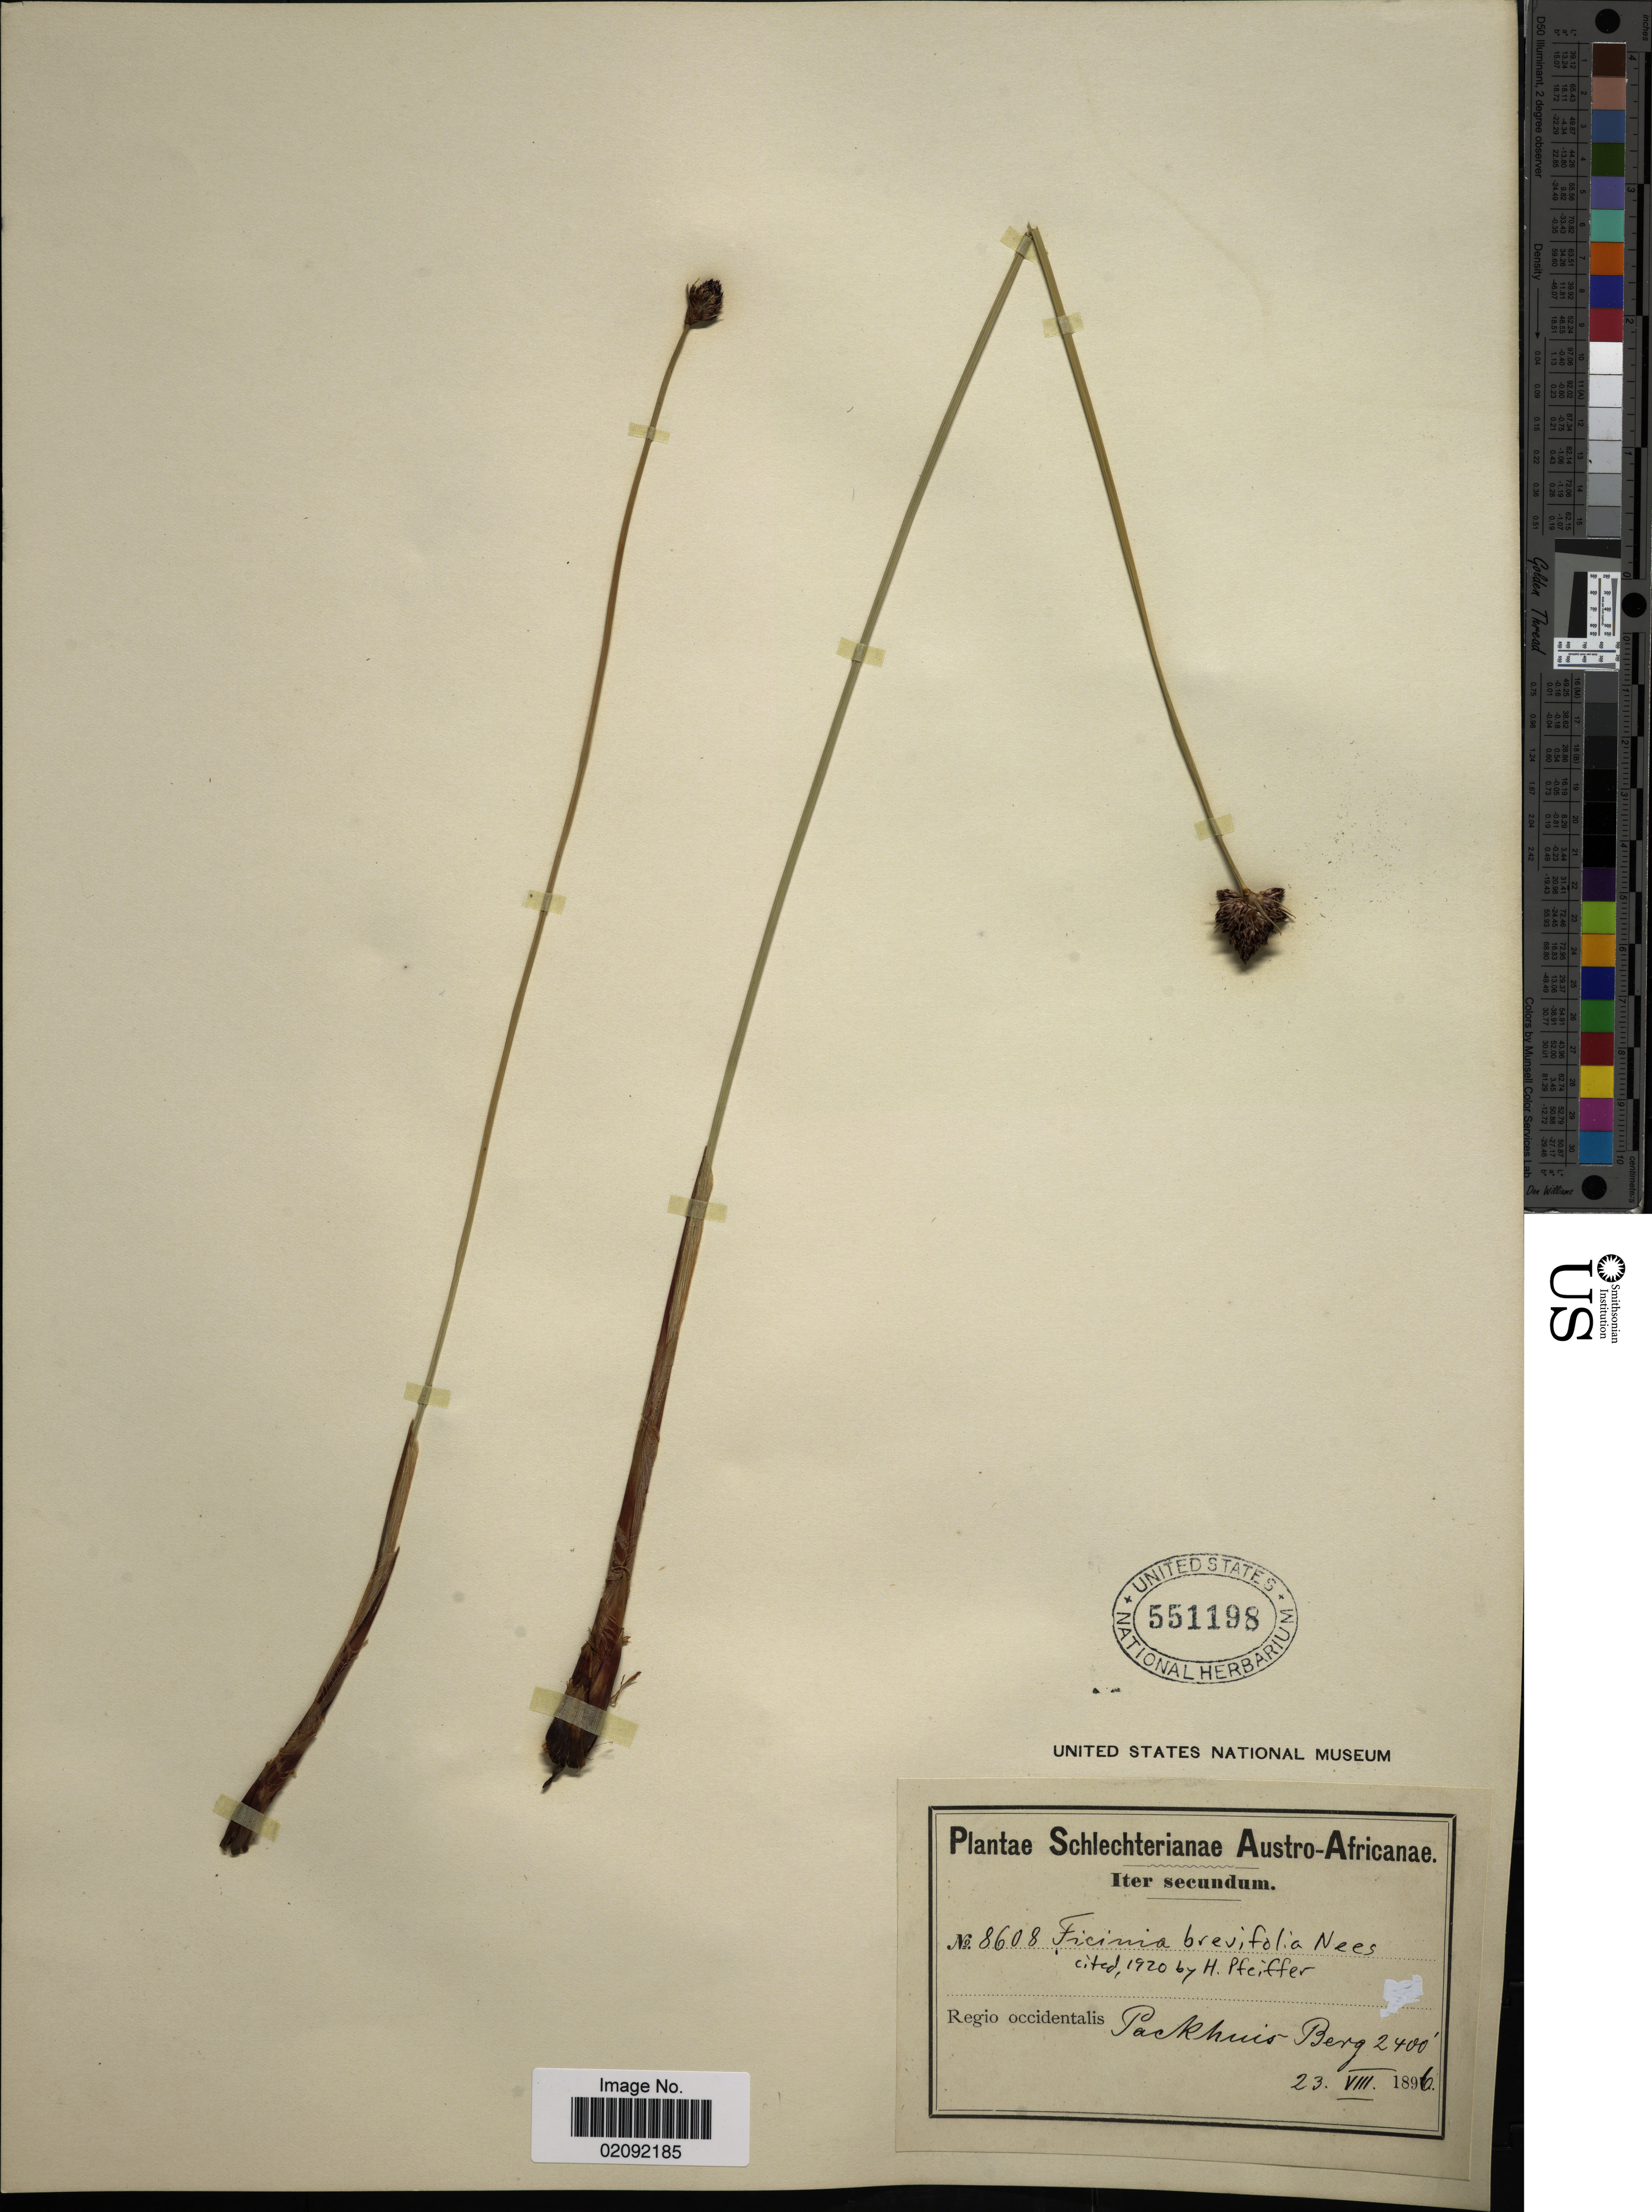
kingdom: Plantae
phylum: Tracheophyta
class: Liliopsida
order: Poales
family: Cyperaceae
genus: Ficinia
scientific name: Ficinia brevifolia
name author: Nees ex Kunth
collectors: Schlechter, --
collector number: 8608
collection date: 1896-08-23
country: South Africa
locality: Austro-Africanae, Regio occidentalis Packhuis-Berg.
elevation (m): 732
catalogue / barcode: US 551198